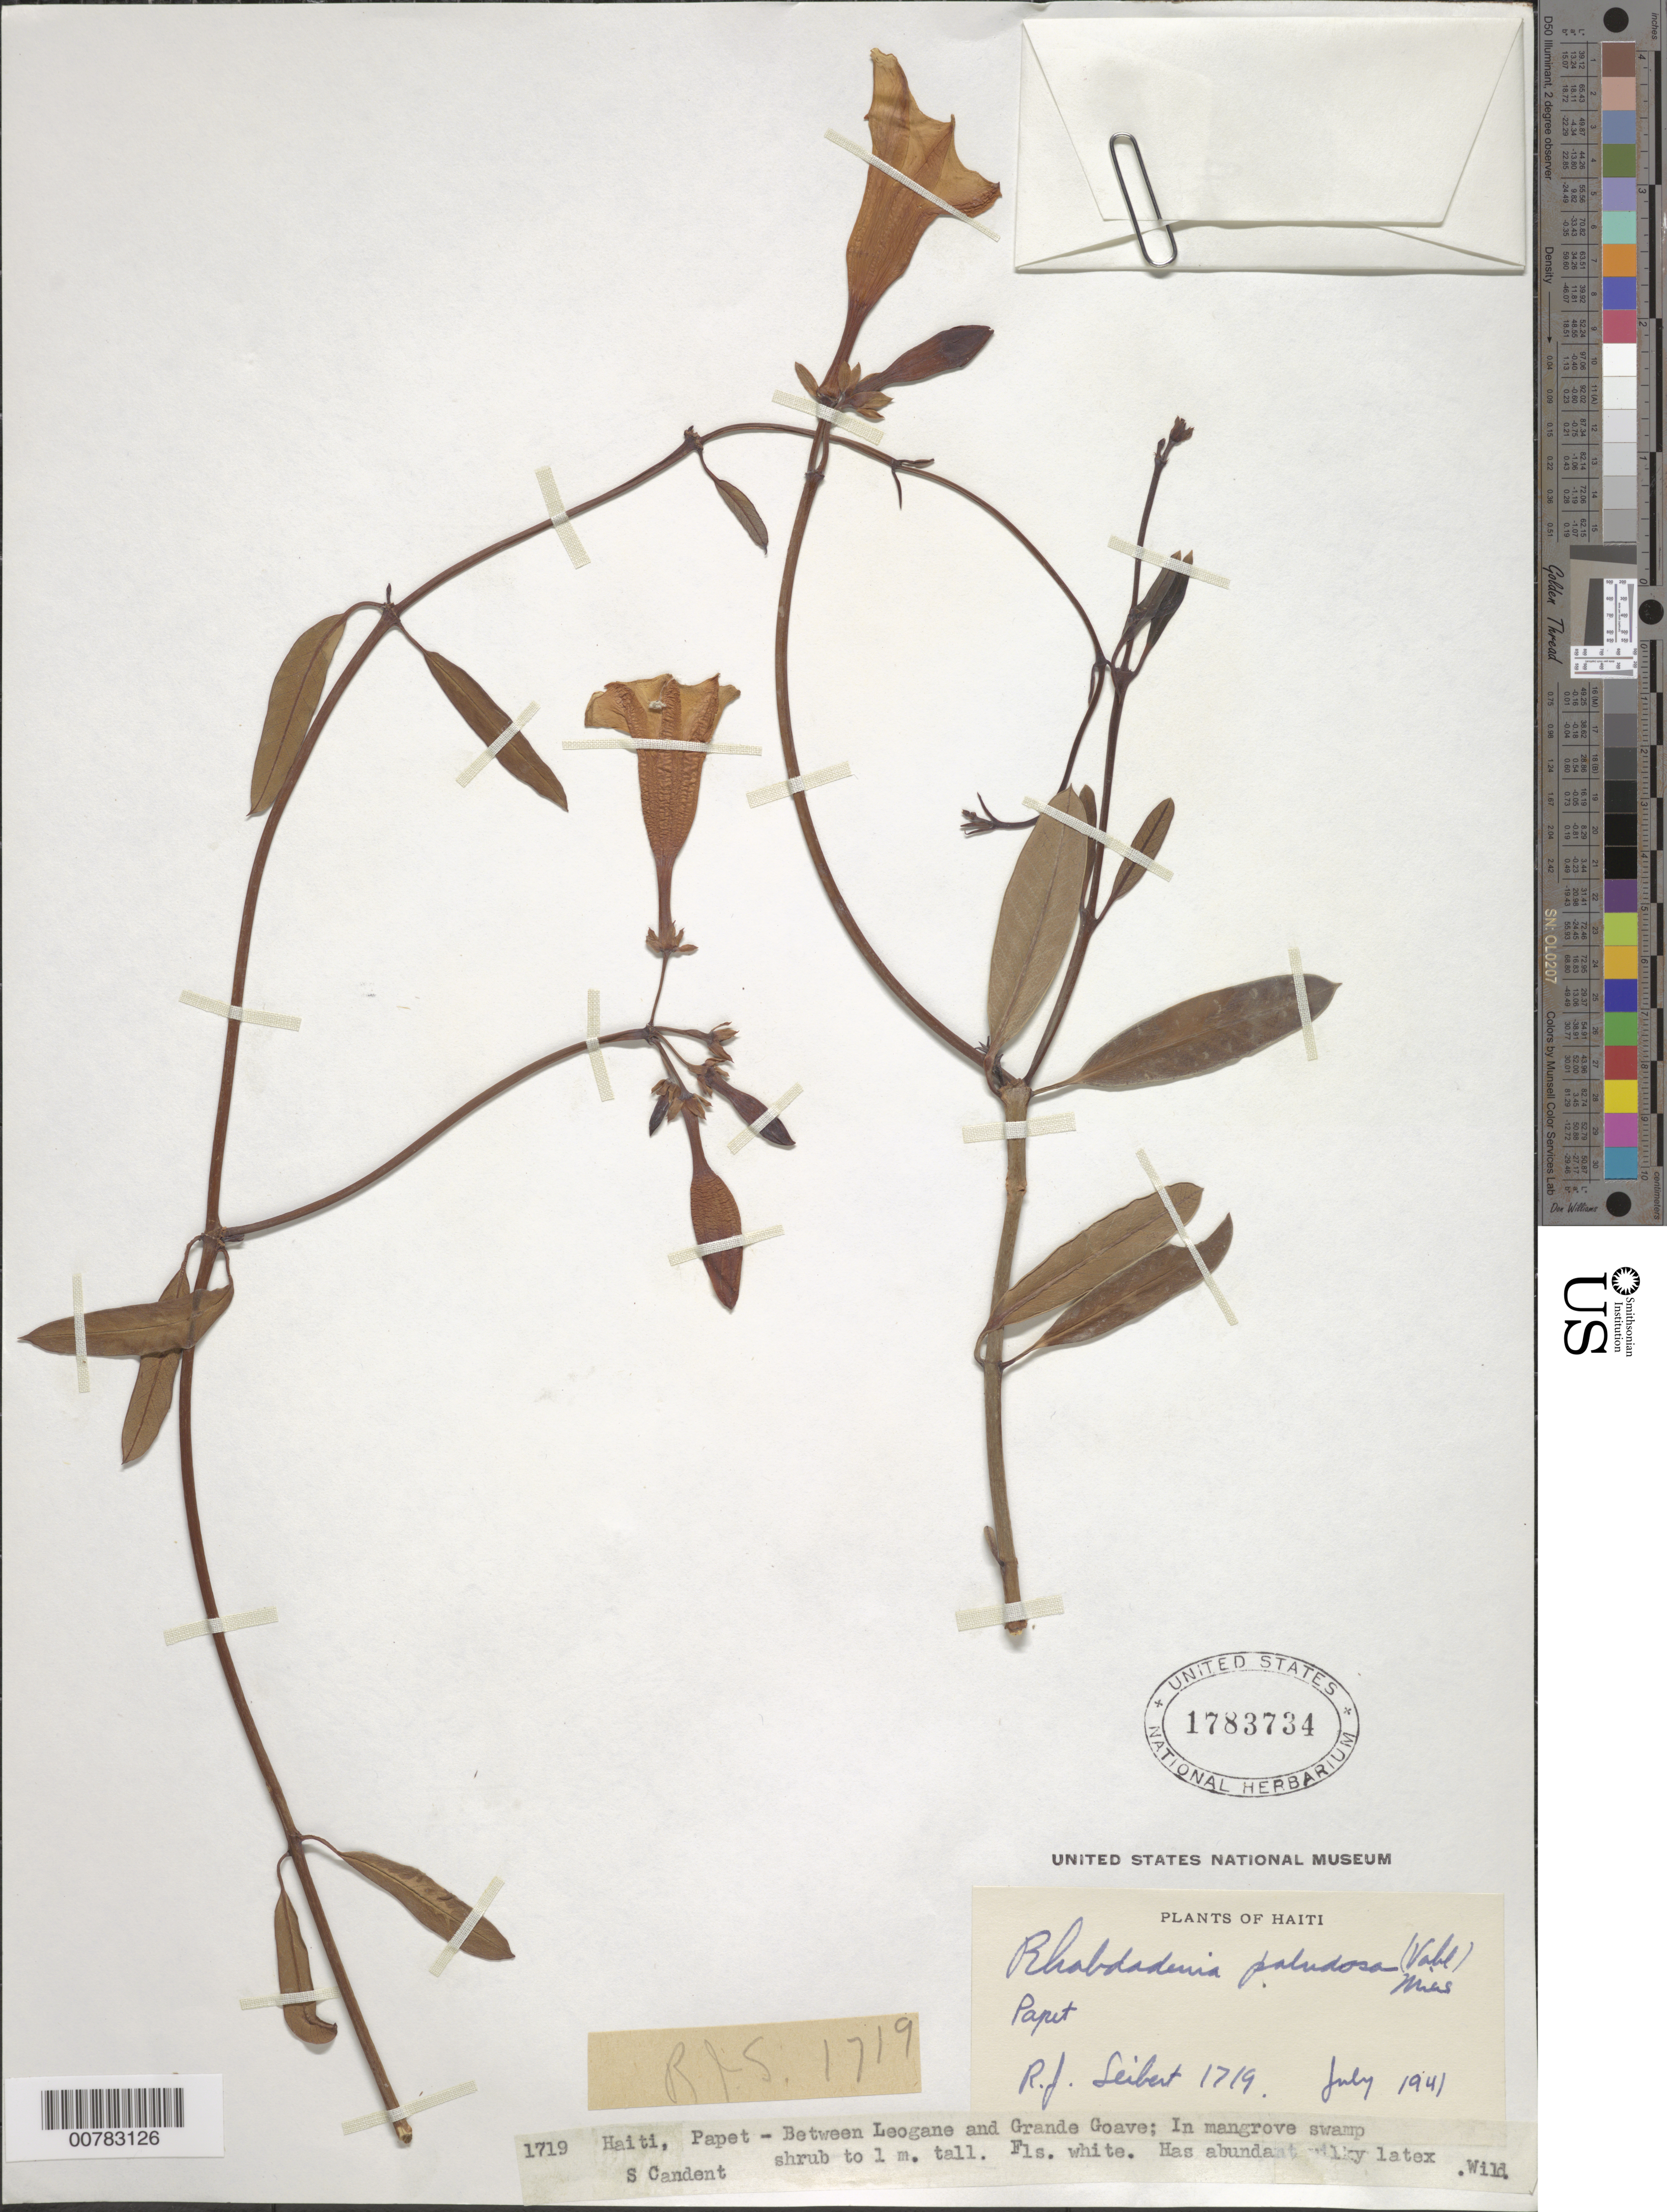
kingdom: Plantae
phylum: Tracheophyta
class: Magnoliopsida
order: Gentianales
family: Apocynaceae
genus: Rhabdadenia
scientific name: Rhabdadenia biflora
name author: (Jacq.) Müll. Arg.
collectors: R. J. Seibert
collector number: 1719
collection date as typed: Jul 1941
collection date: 1941-07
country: Haiti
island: Hispaniola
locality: Papet, between Leogane and Grande Goave.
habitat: In mangrove swamp.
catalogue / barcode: US 1783734